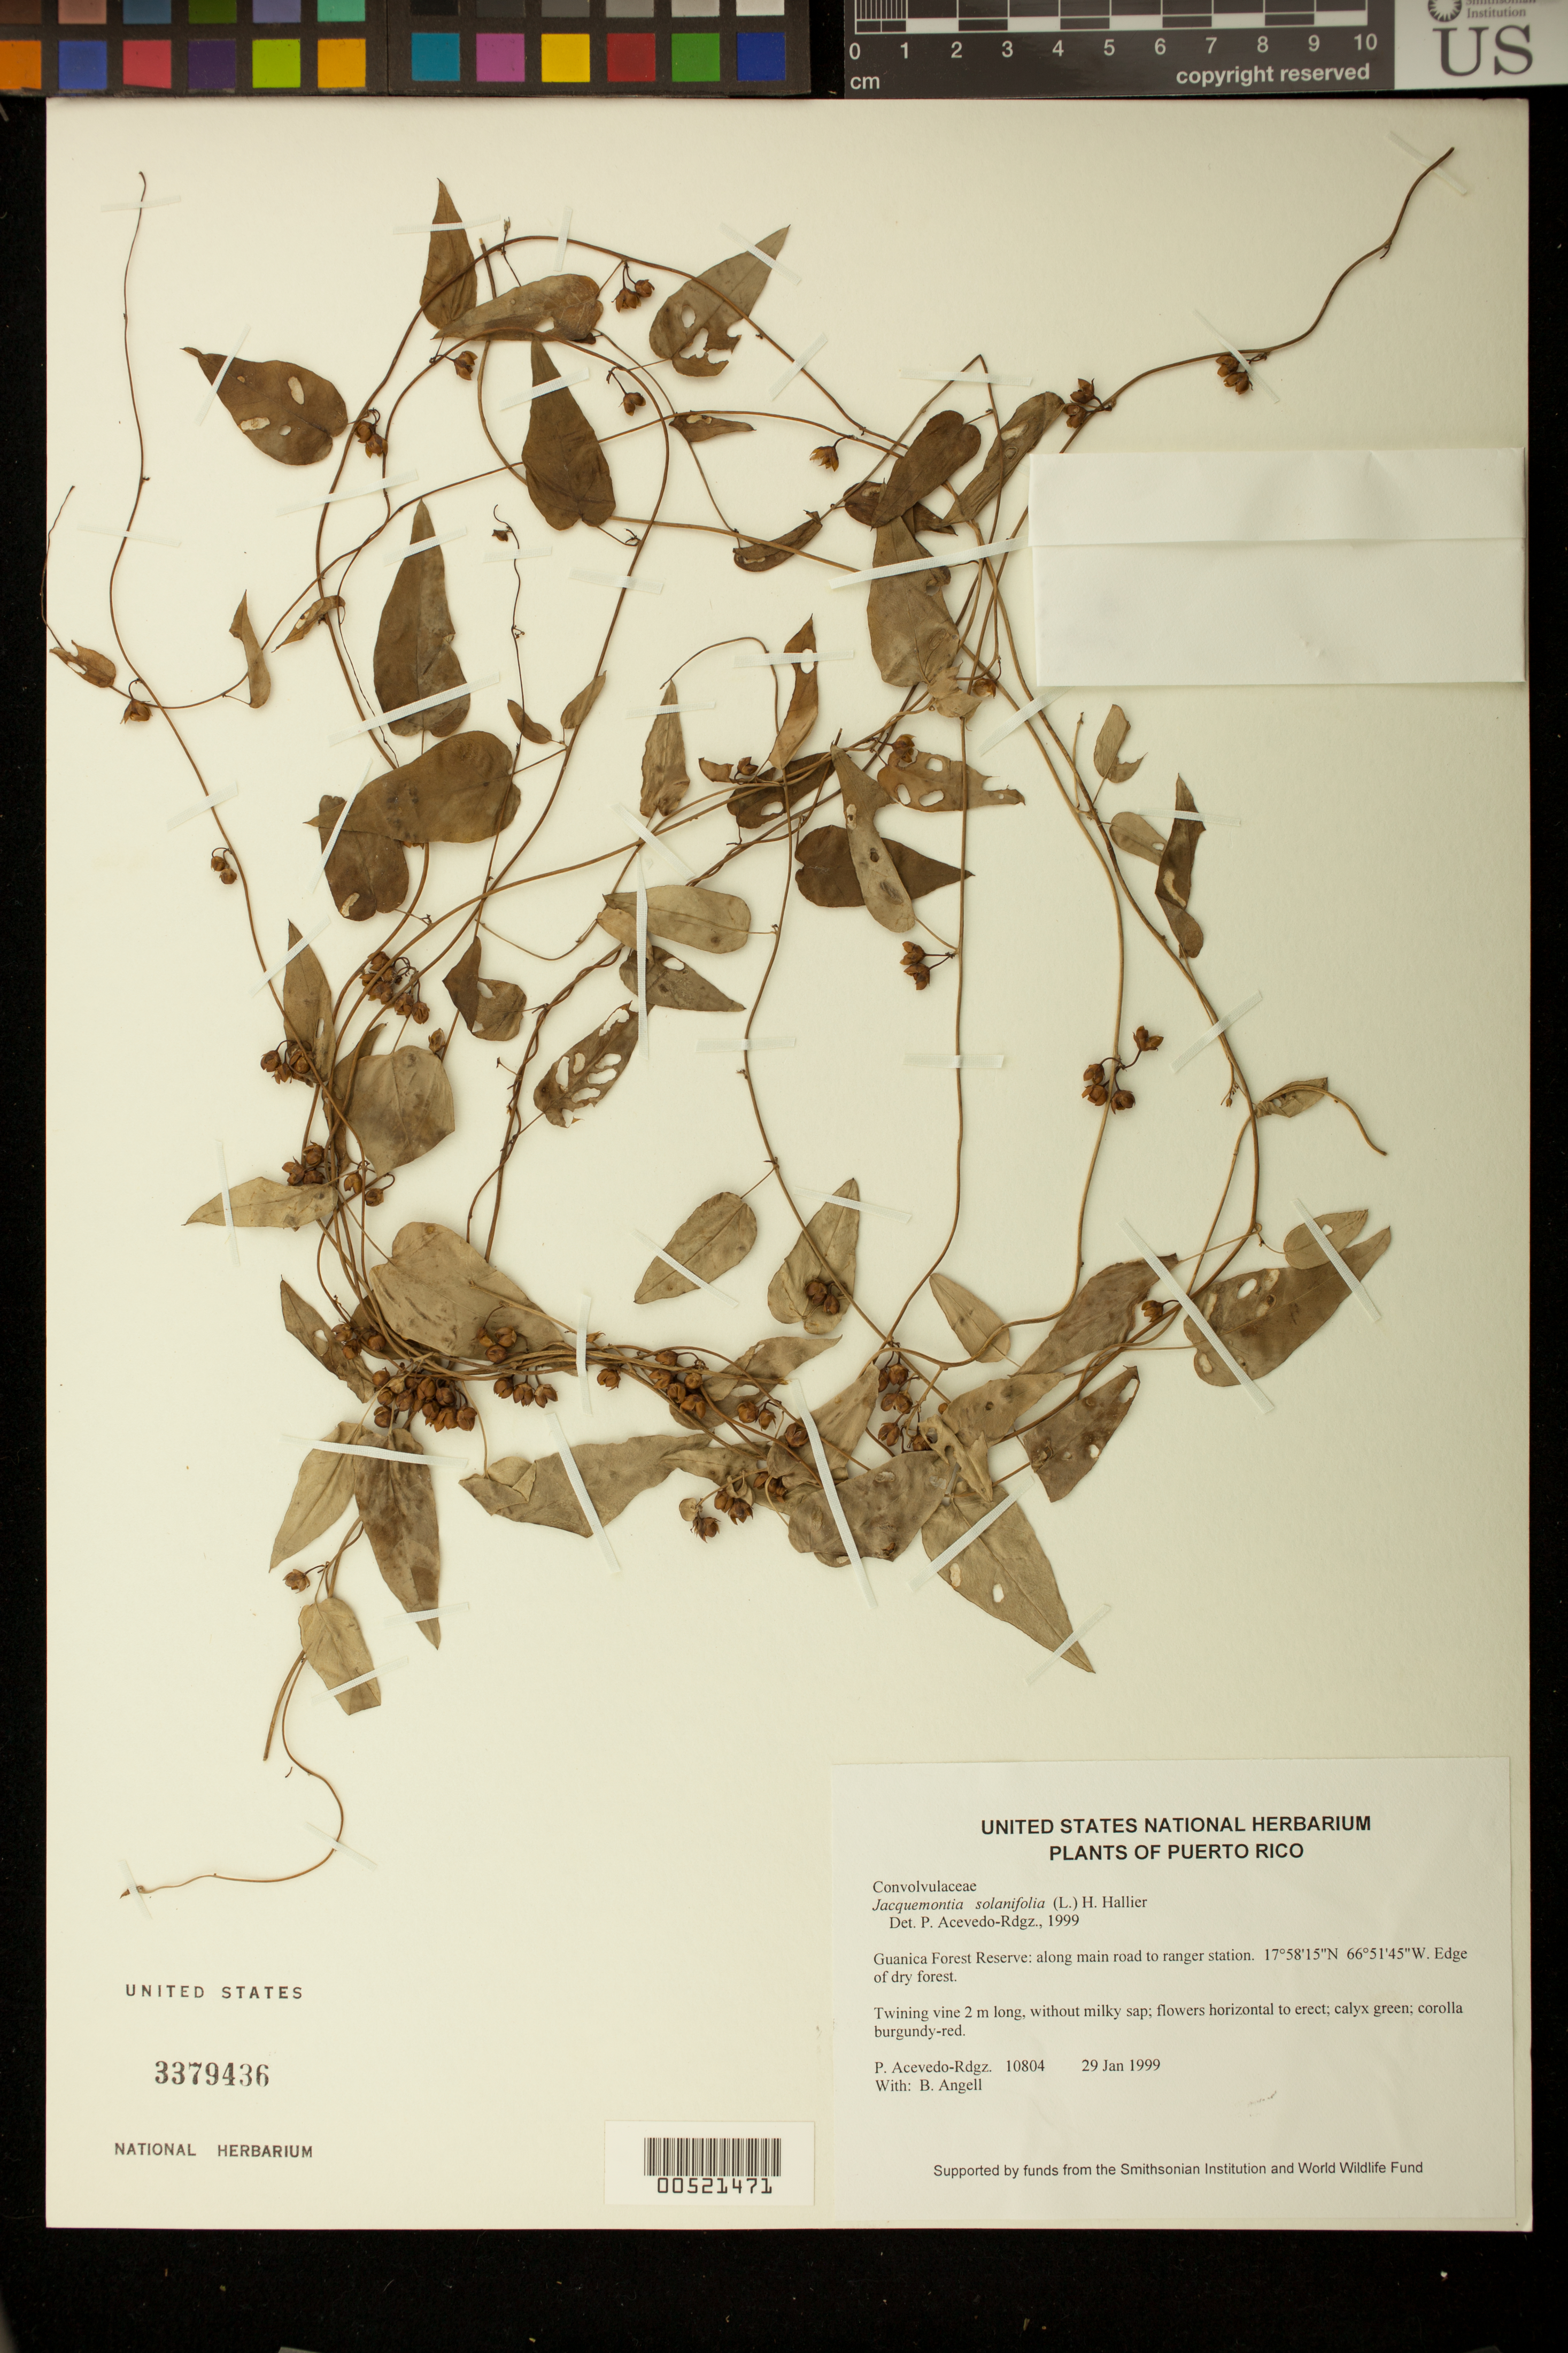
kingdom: Plantae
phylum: Tracheophyta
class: Magnoliopsida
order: Solanales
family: Convolvulaceae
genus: Jacquemontia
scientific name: Jacquemontia solanifolia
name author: (L.) Hallier f.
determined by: Acevedo-Rodríguez, P., (BOT), Smithsonian Institution - National Museum of Natural History (UNITED STATES)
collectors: P. Acevedo-Rodr. & Bobbi Angell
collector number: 10804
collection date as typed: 29 Jan 1999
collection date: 1999-01-29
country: Puerto Rico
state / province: Guánica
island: Puerto Rico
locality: Guánica; Guánica Forest along main road to Ranger Station.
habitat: Edge of dry forest.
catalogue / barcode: US 3379436